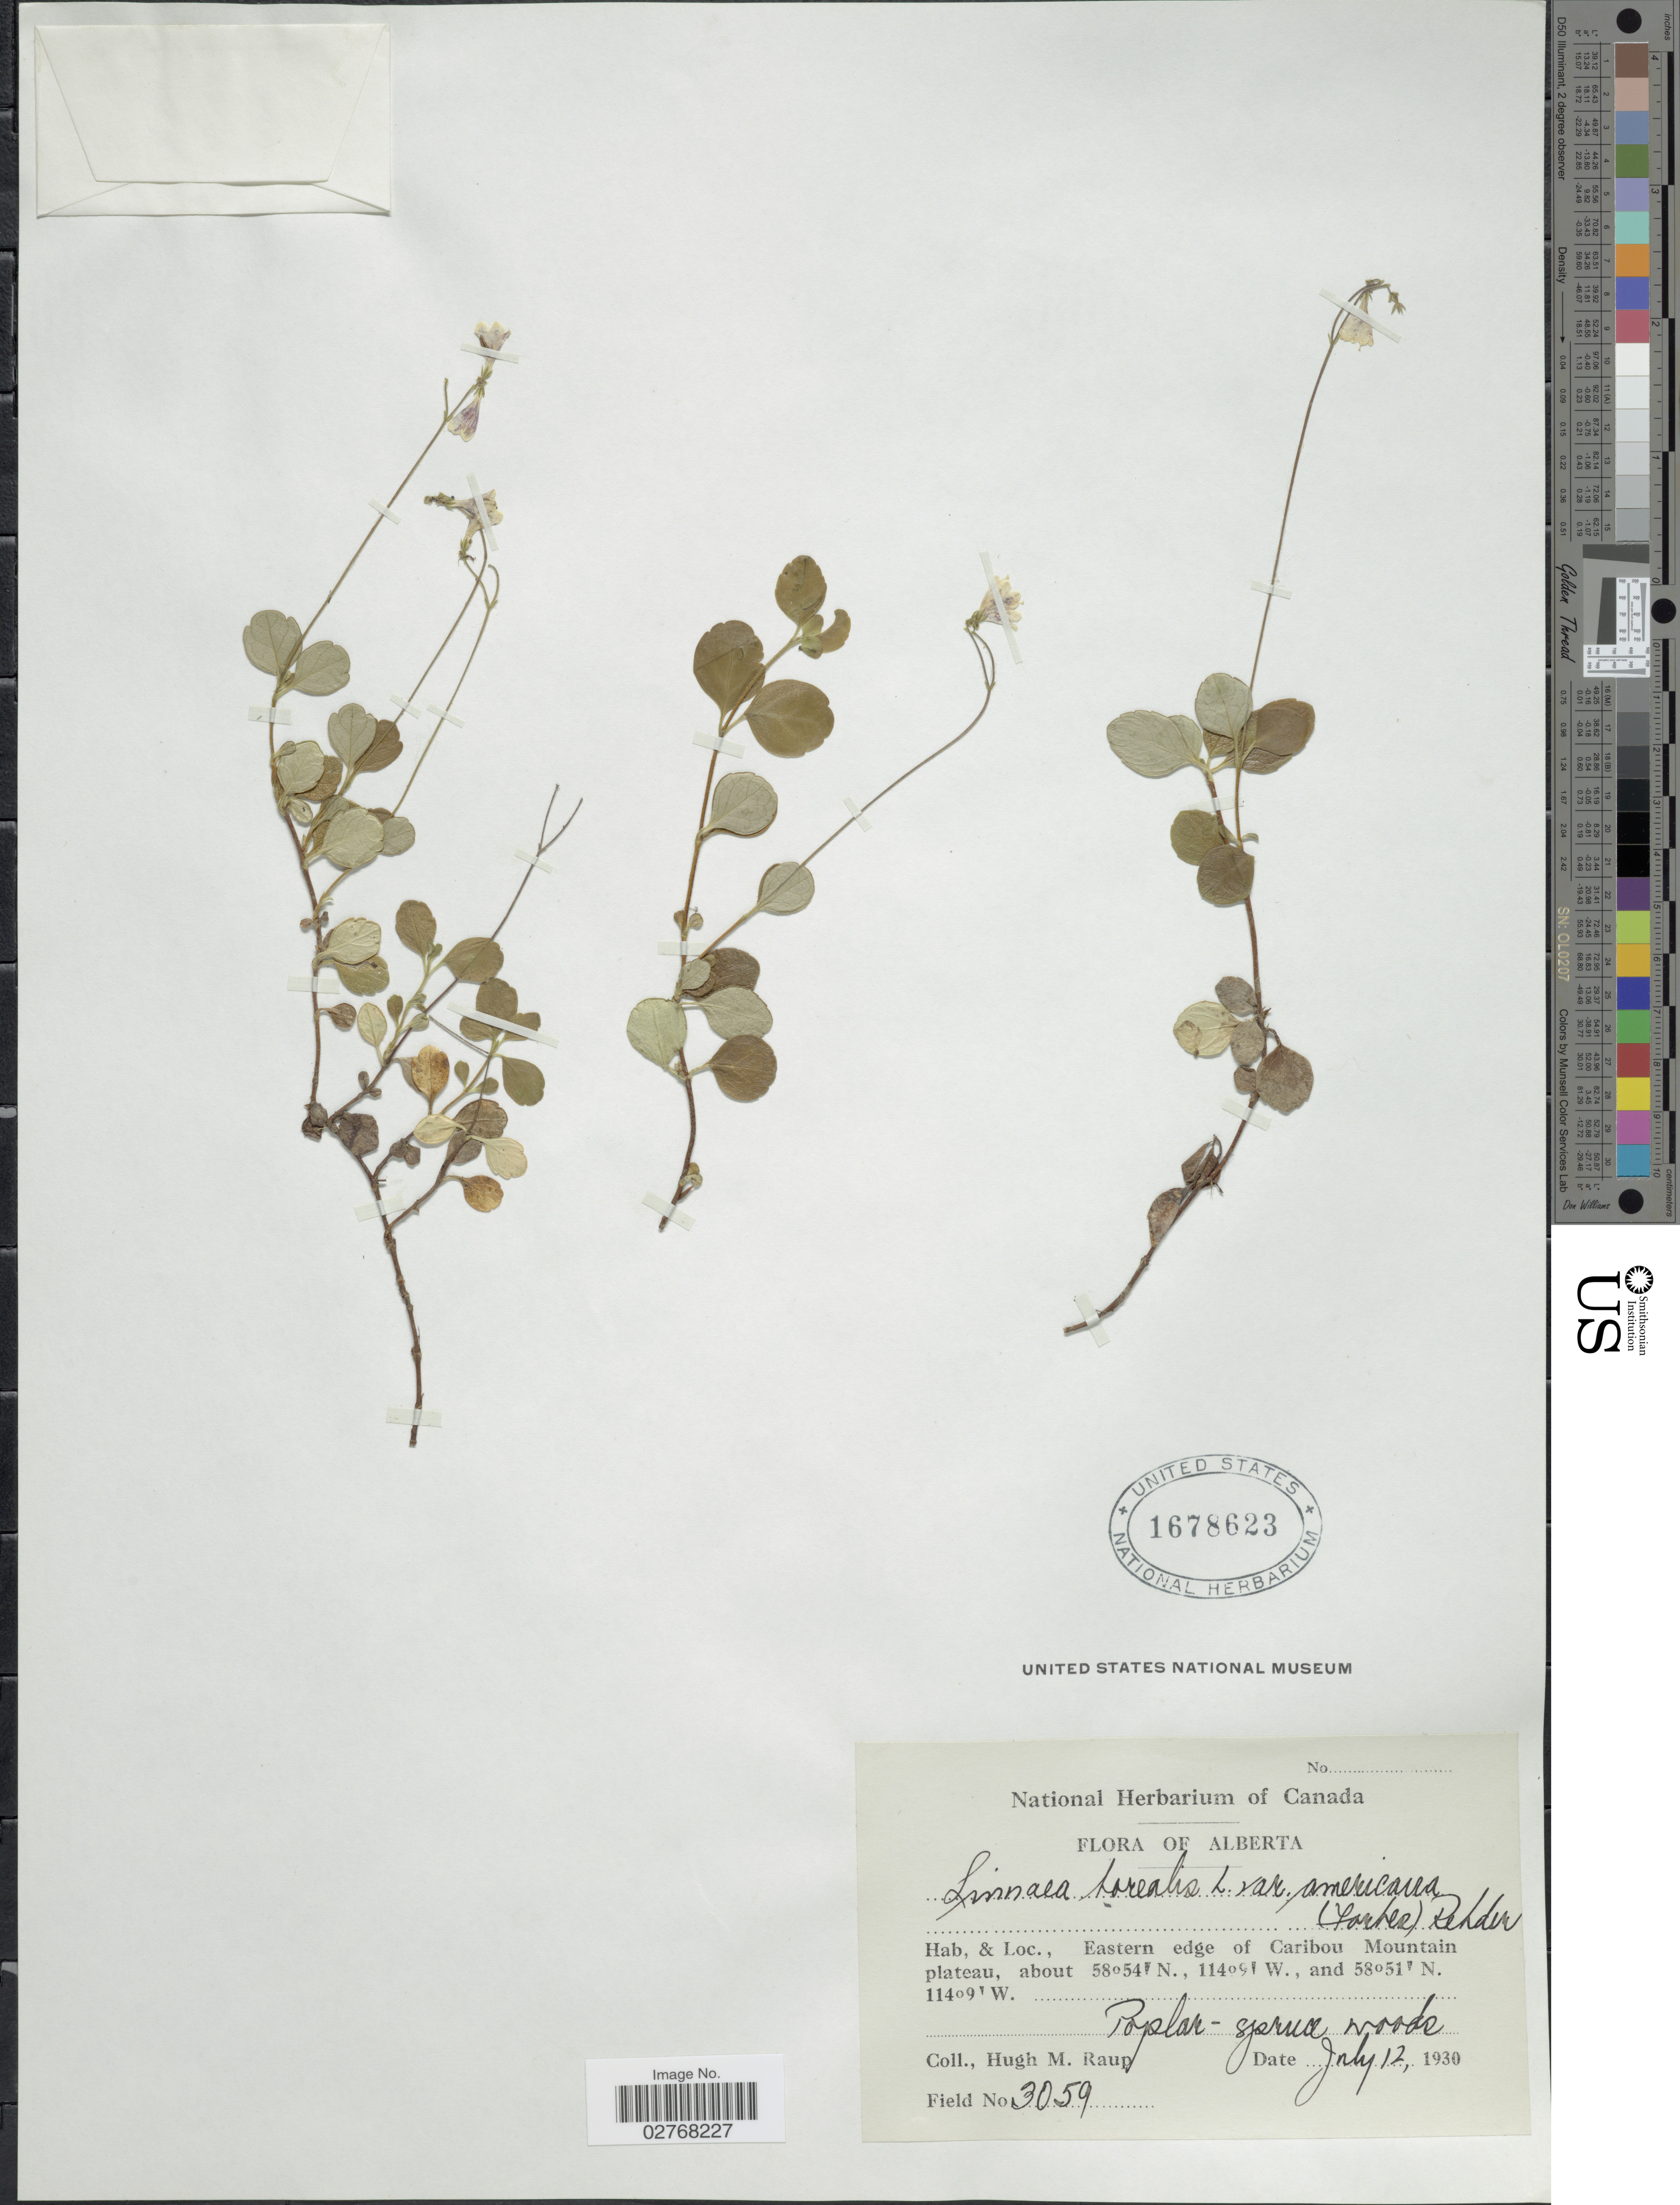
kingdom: Plantae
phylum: Tracheophyta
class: Magnoliopsida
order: Dipsacales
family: Caprifoliaceae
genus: Linnaea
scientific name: Linnaea borealis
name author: L.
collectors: H. Raup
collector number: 3059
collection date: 1930-07-12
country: Canada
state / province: Alberta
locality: Eastern edge of Caribou Mountain plateau.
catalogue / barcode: US 1678623